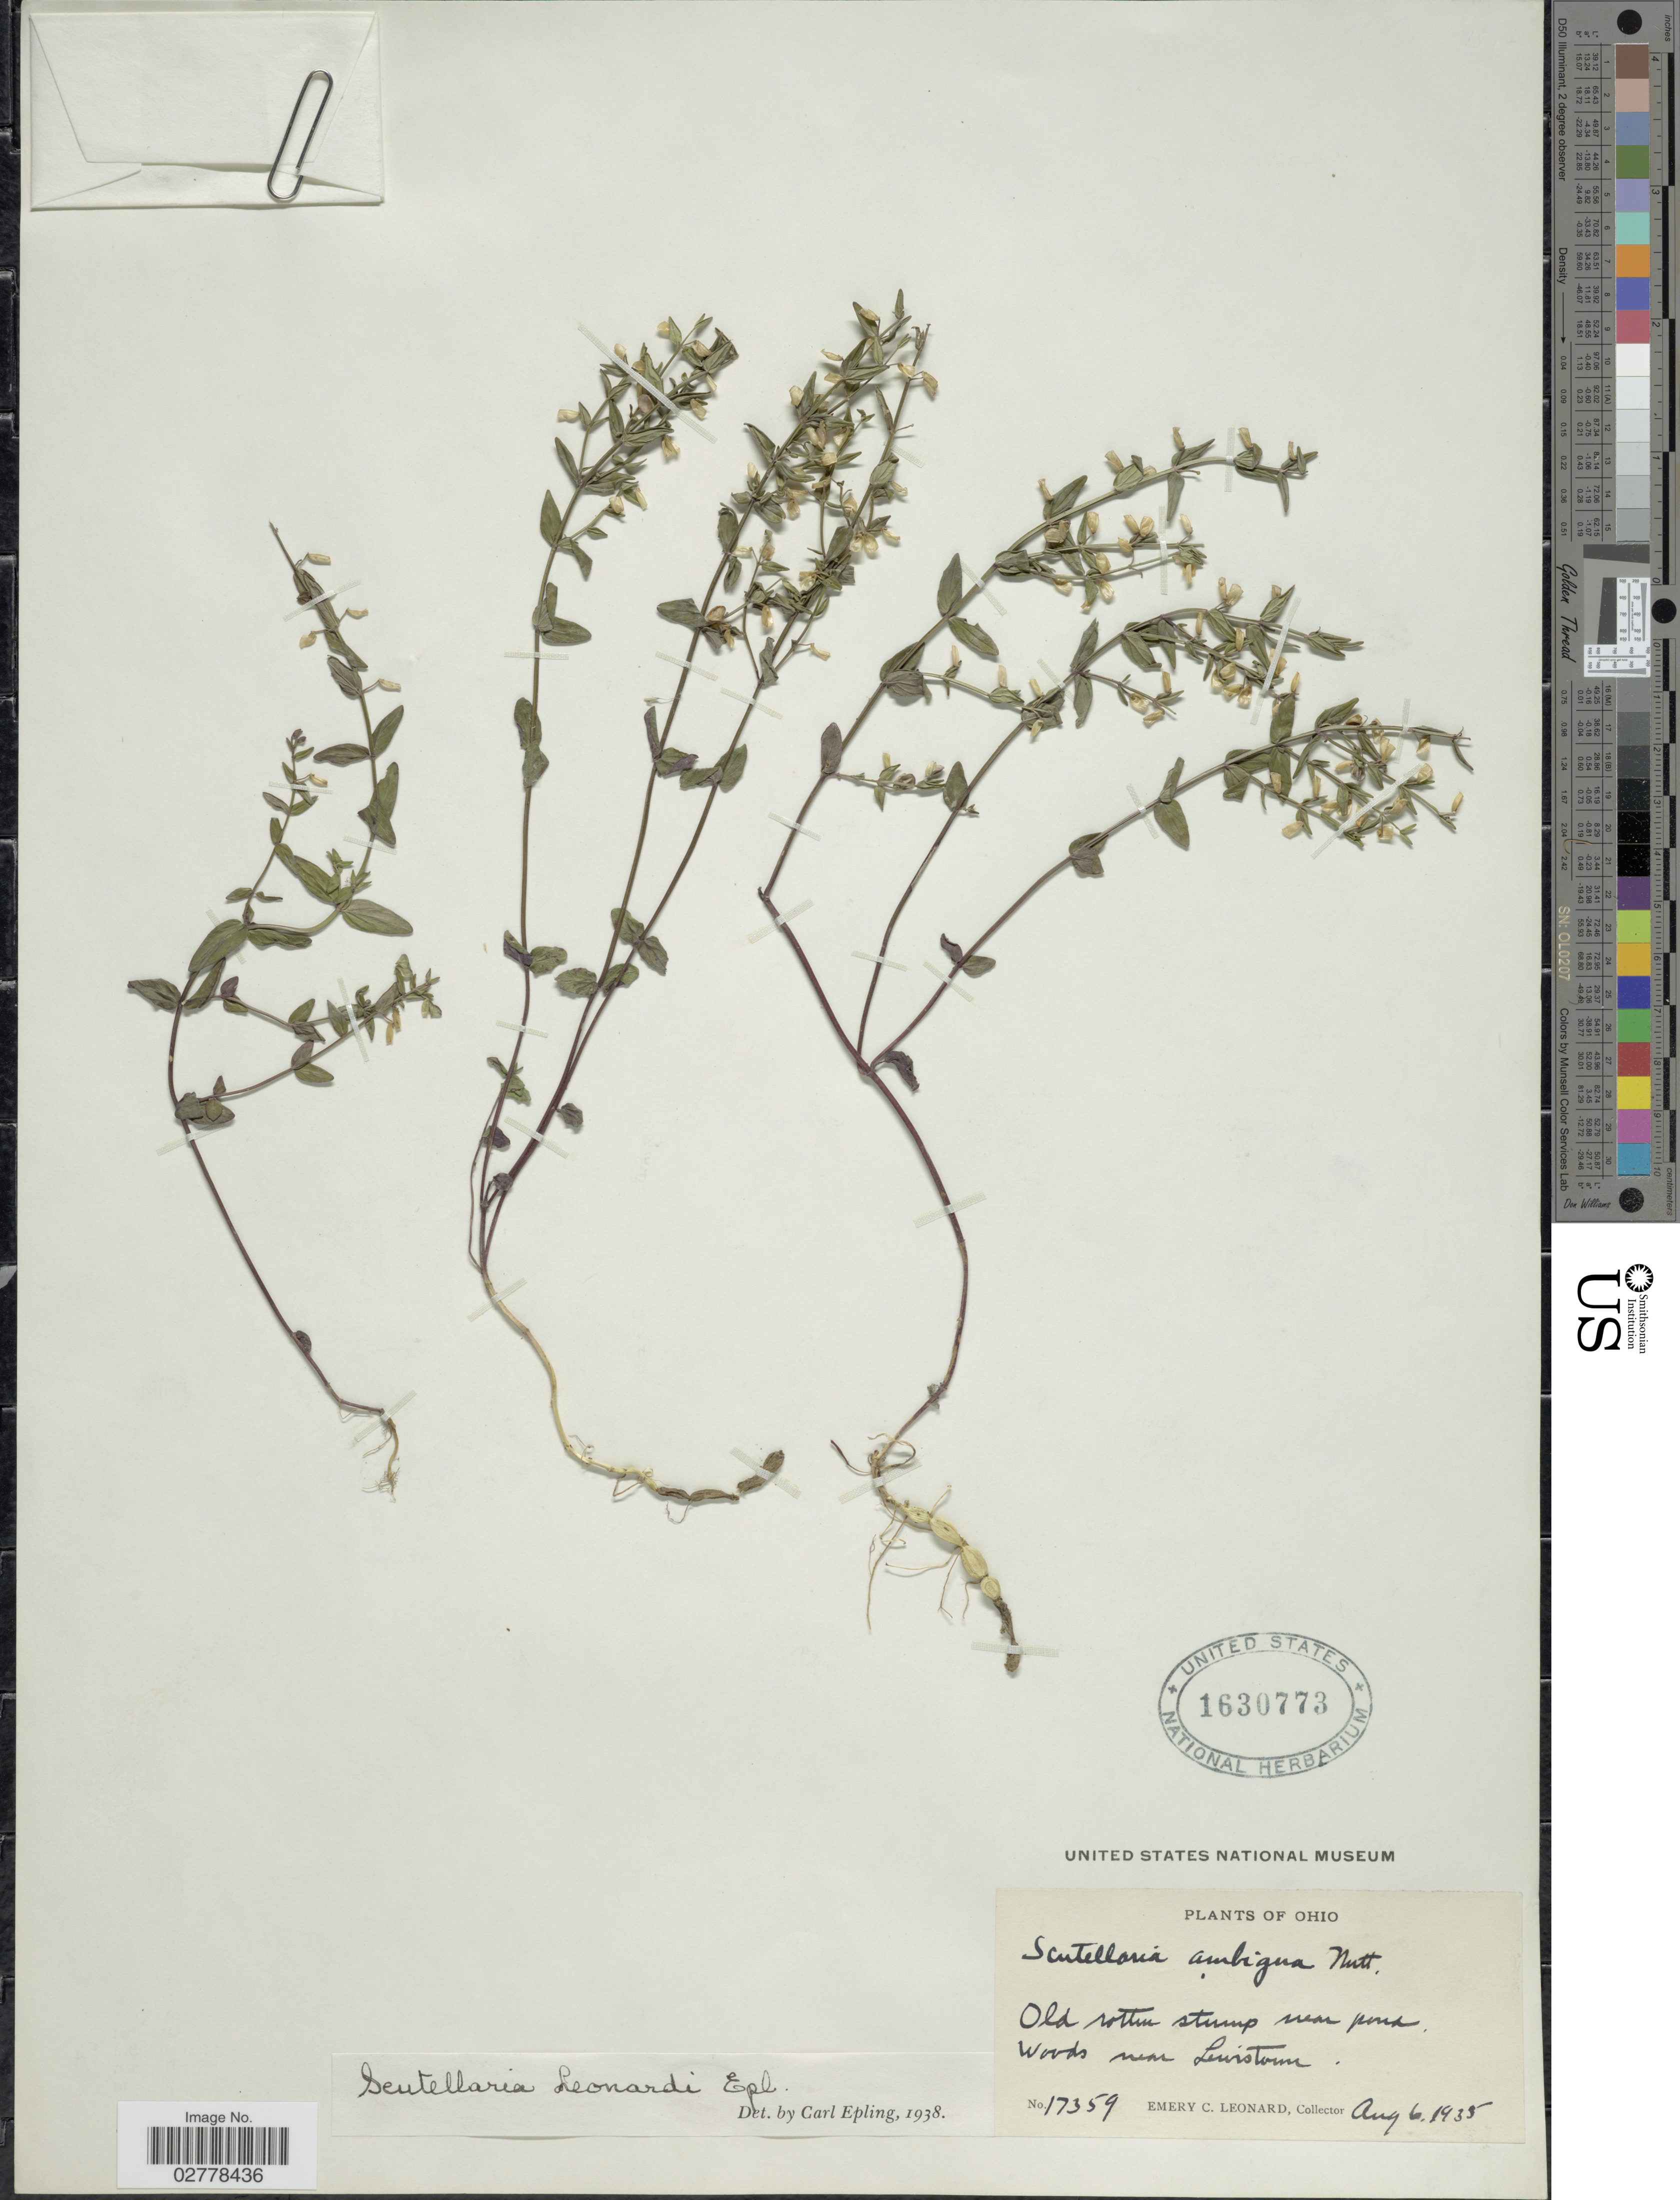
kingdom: Plantae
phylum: Tracheophyta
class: Magnoliopsida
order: Lamiales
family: Lamiaceae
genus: Scutellaria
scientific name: Scutellaria leonardii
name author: Epling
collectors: E. C. Leonard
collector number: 17359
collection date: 1935-08-06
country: United States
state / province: Ohio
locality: Old rotten stump near pond. Woods near Lewistown.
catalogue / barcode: US 1630773